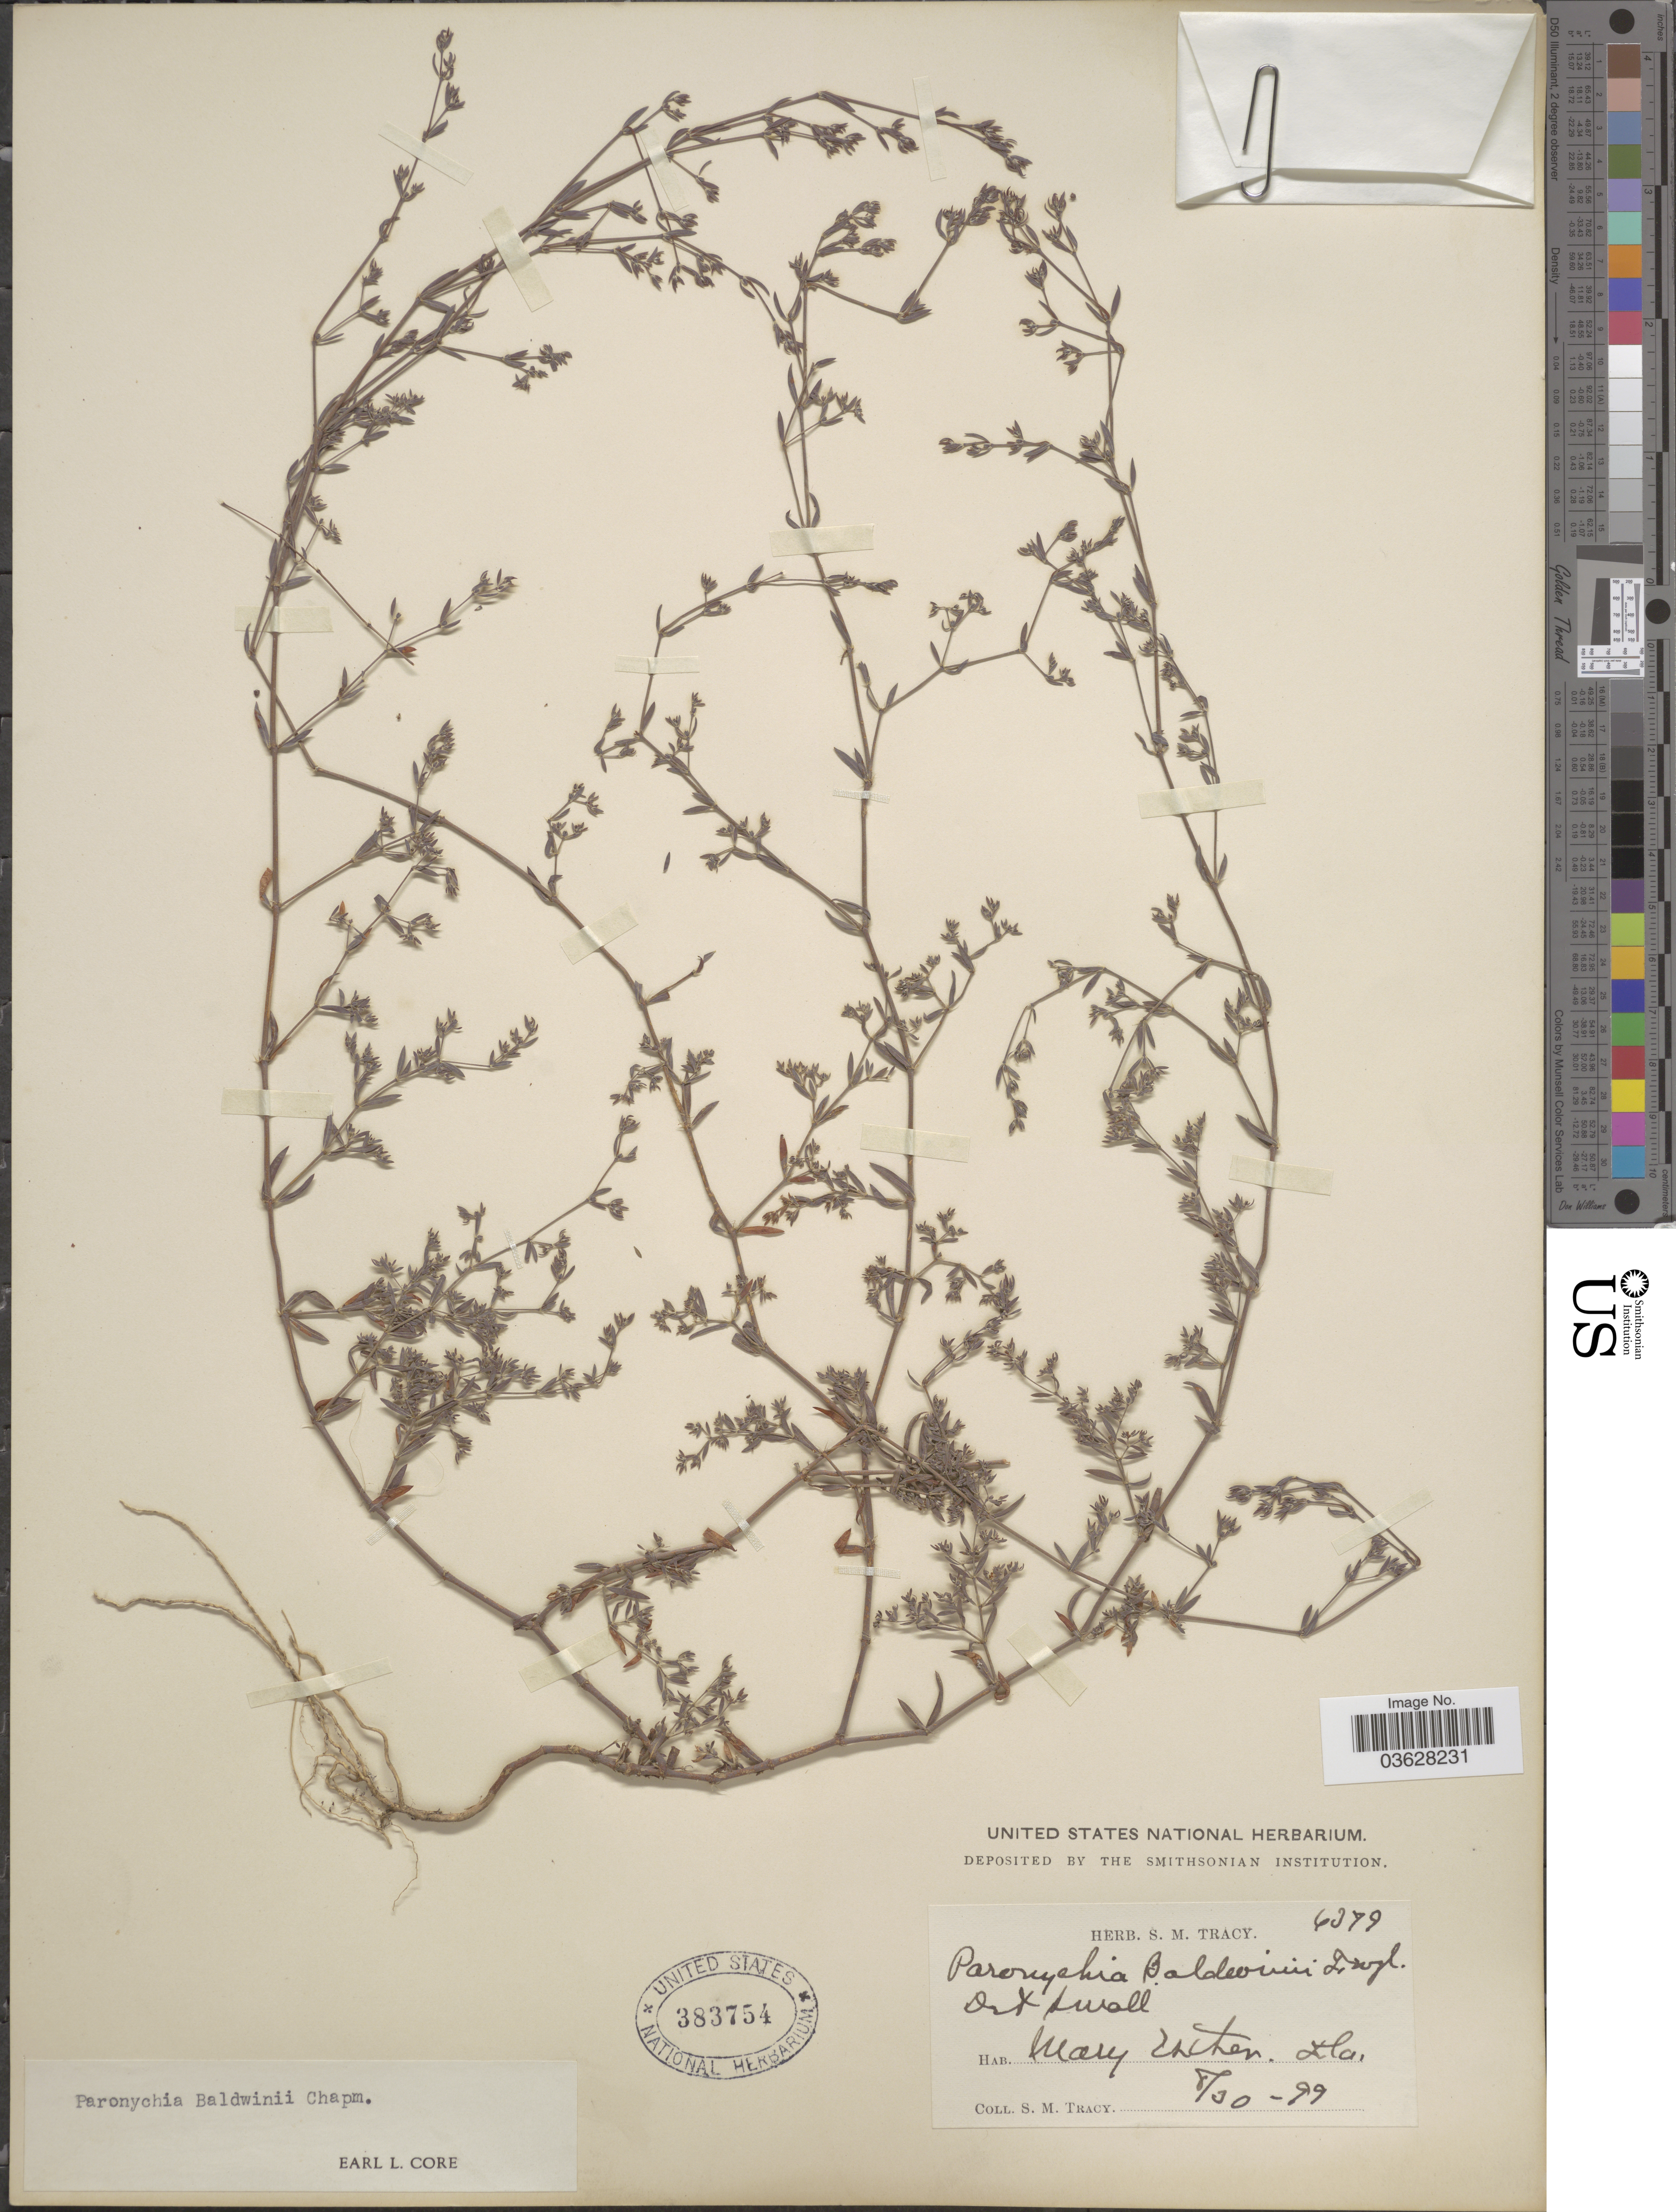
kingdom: Plantae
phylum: Tracheophyta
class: Magnoliopsida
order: Caryophyllales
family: Caryophyllaceae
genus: Paronychia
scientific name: Paronychia baldwinii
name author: (A. Gray & Torr.) Fenzl ex Walp.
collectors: S. M. Tracy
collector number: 6379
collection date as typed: Transcribed d/m/y: 30/8/99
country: United States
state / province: Florida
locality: Mary Esther.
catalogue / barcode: US 383754